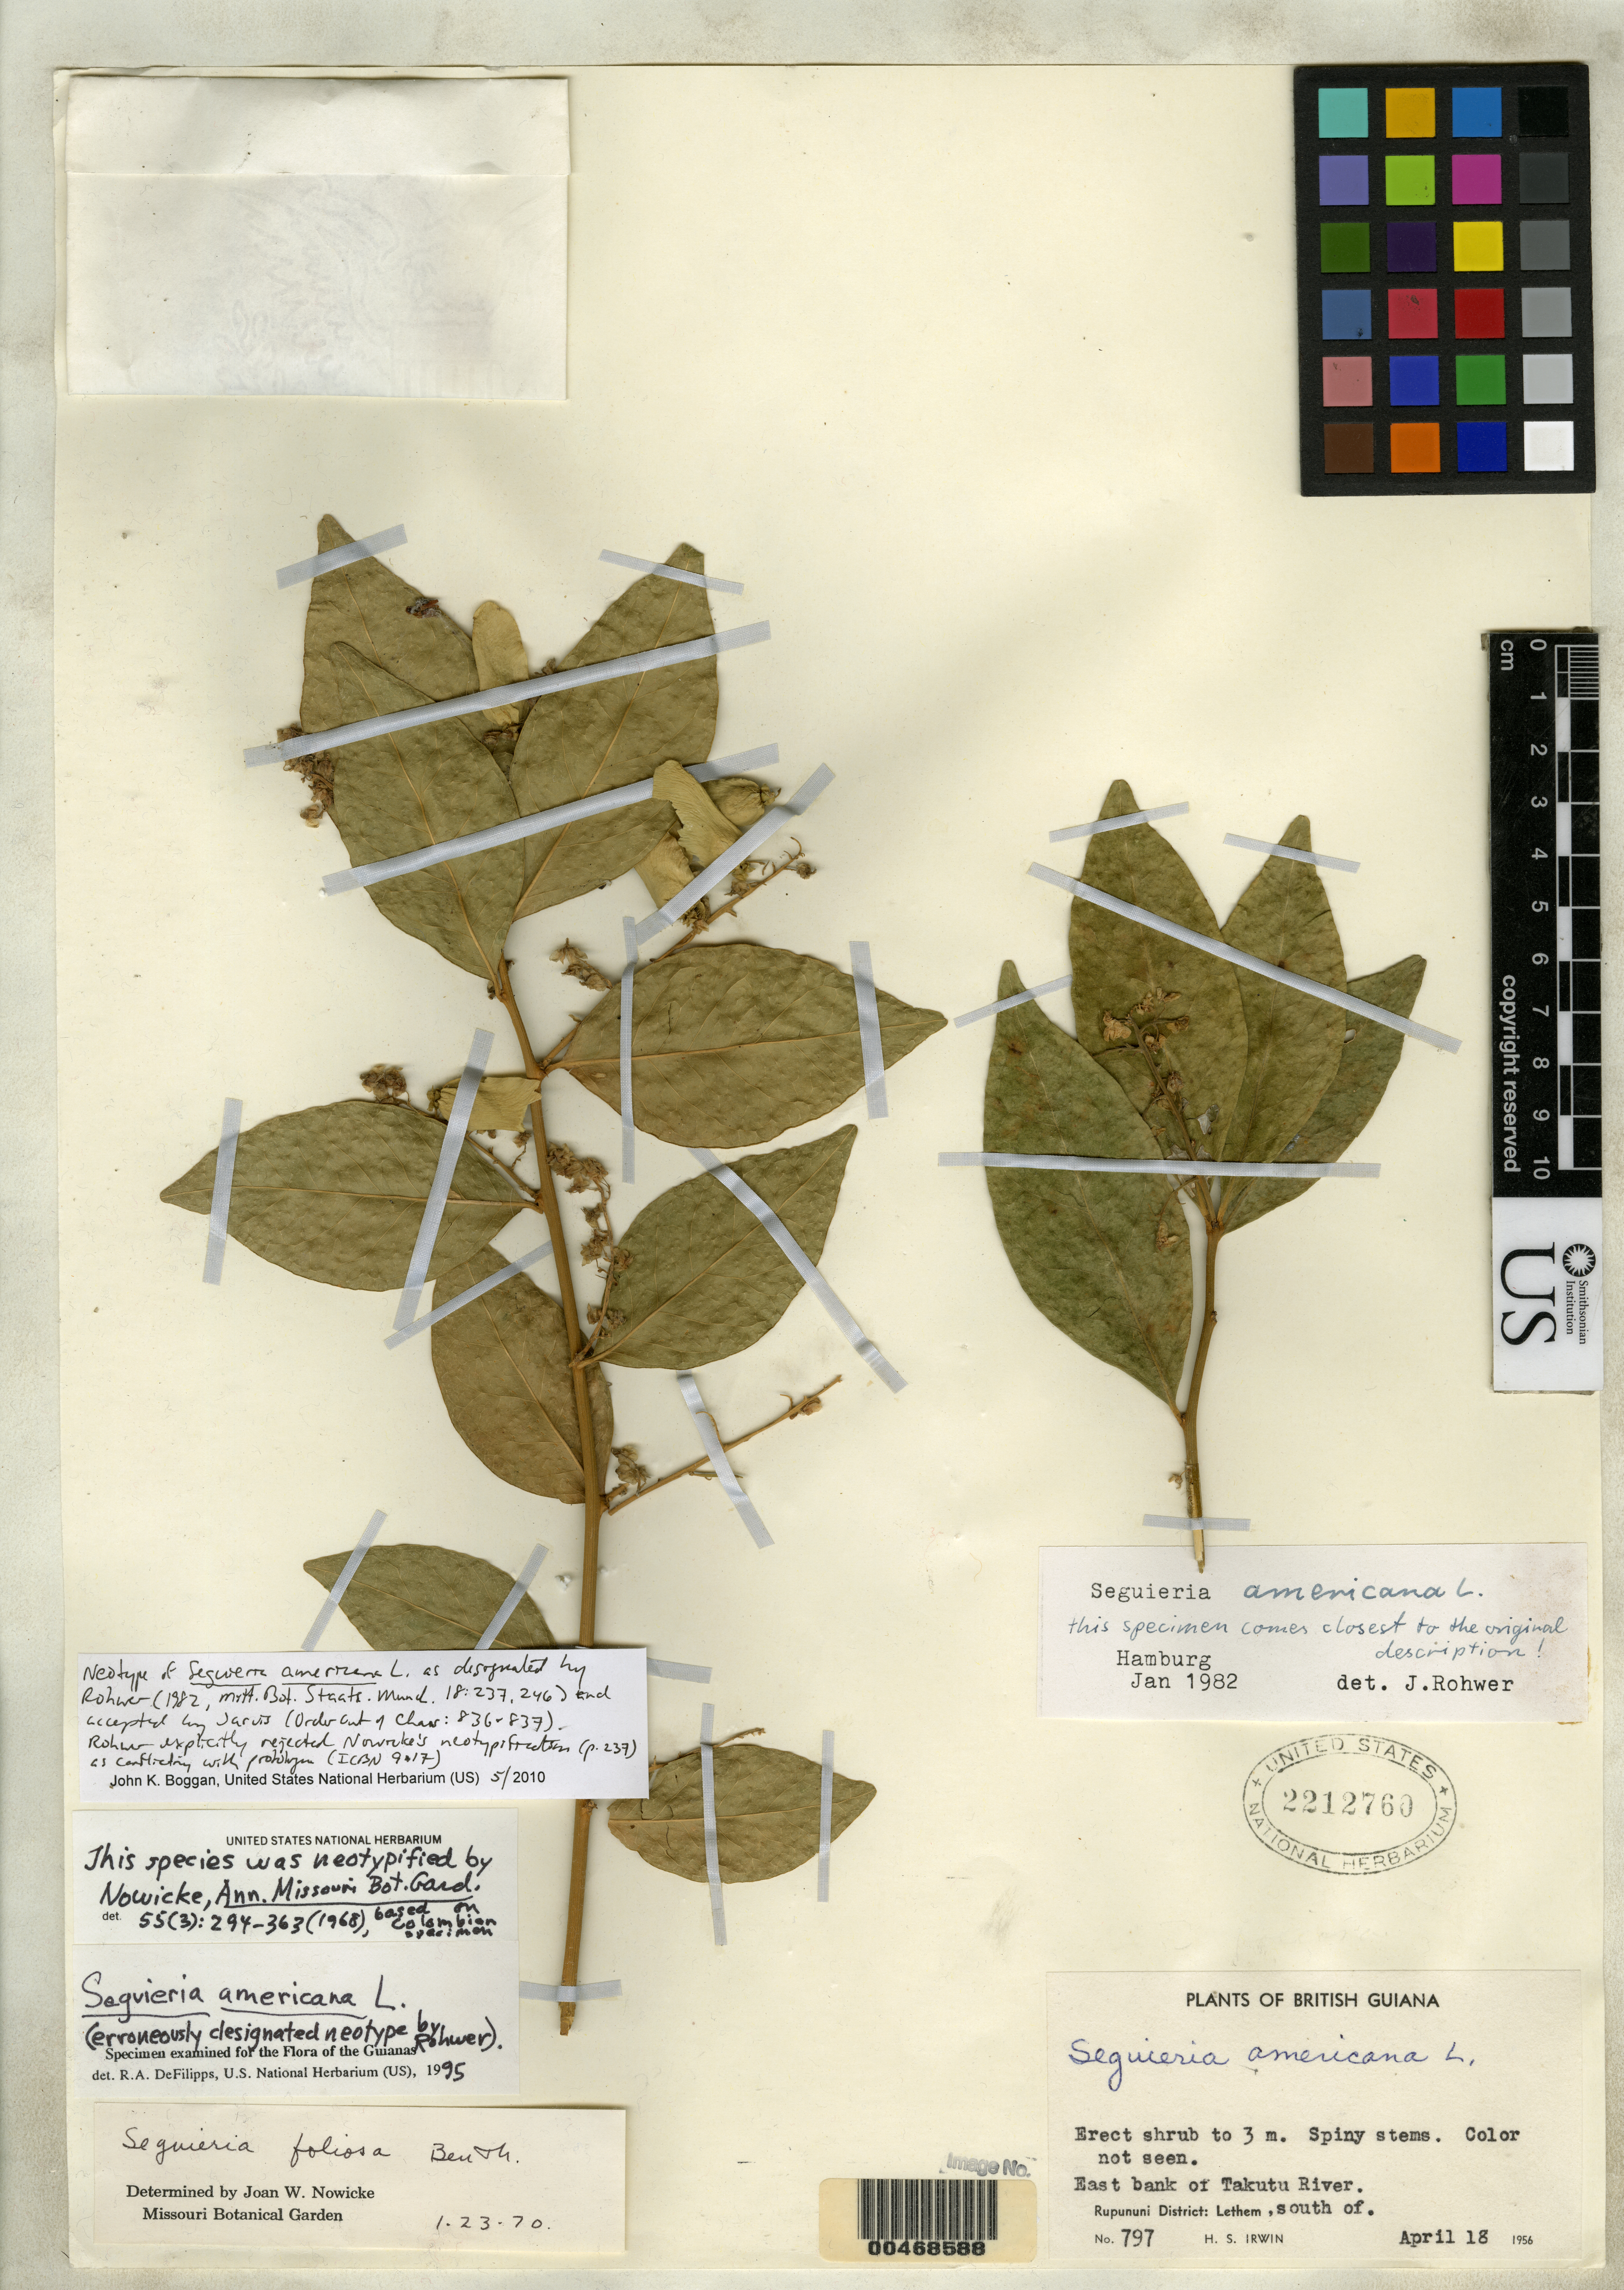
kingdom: Plantae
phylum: Tracheophyta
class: Magnoliopsida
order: Caryophyllales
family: Phytolaccaceae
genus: Seguieria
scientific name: Seguieria americana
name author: L.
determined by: Rohwer, J. G.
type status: Neotype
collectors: H. Irwin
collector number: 797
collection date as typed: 18 Apr 1956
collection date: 1956-04-18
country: Guyana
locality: British Guiana. Rupununi District: Lethem, south of. East bank of Takutu River.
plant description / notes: Earlier neotypification by Nowicke (1968, Ann. Missouri Bot. Gard. 55: 331; Smith 342, isoneotype cited at US but not found) explicitly rejected by Rohwer (p. 237) as conflicting with protologue (ICBN Art. 9.17).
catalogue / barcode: US 2212760